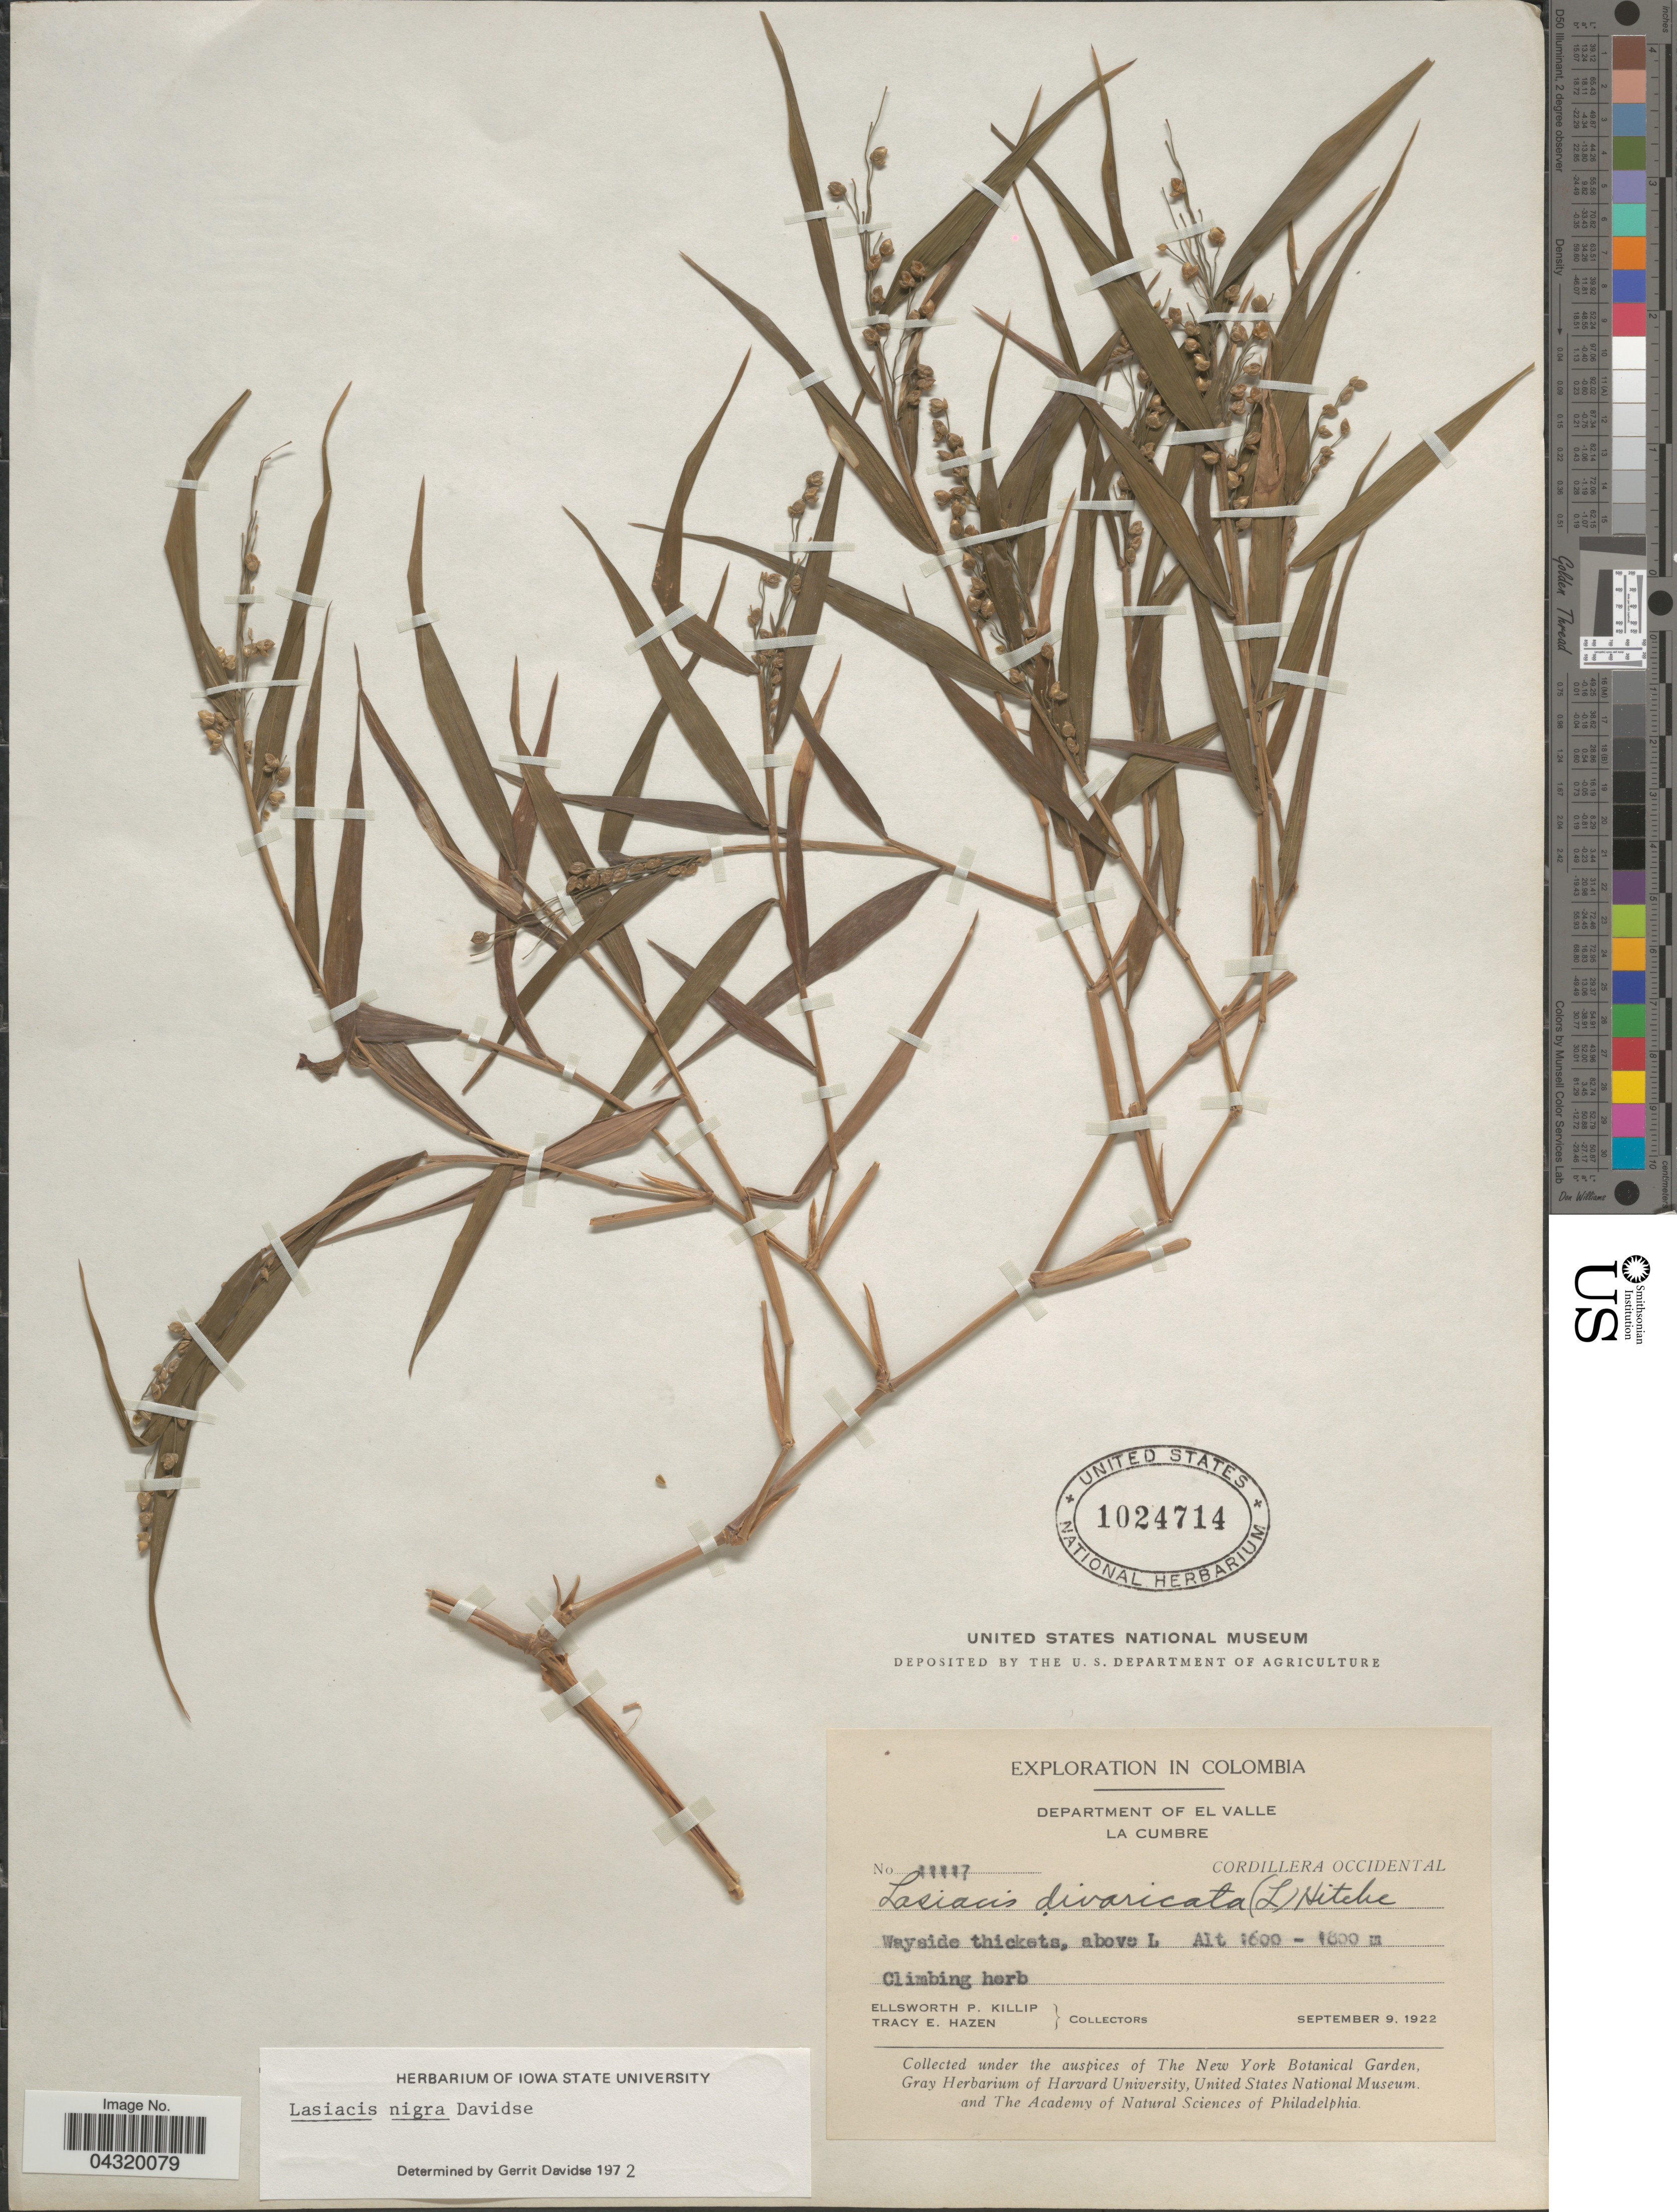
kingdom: Plantae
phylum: Tracheophyta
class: Liliopsida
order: Poales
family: Poaceae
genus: Lasiacis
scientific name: Lasiacis nigra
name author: Davidse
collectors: E. P. Killip & T. E. Hazen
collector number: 11117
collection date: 1922-09-09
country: Colombia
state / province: Valle del Cauca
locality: Exploration in Colombia. Department of El Valle. La Cumbre. Cordillera Occidental. Wayside thickets, above L.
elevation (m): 1600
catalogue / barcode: US 1024714